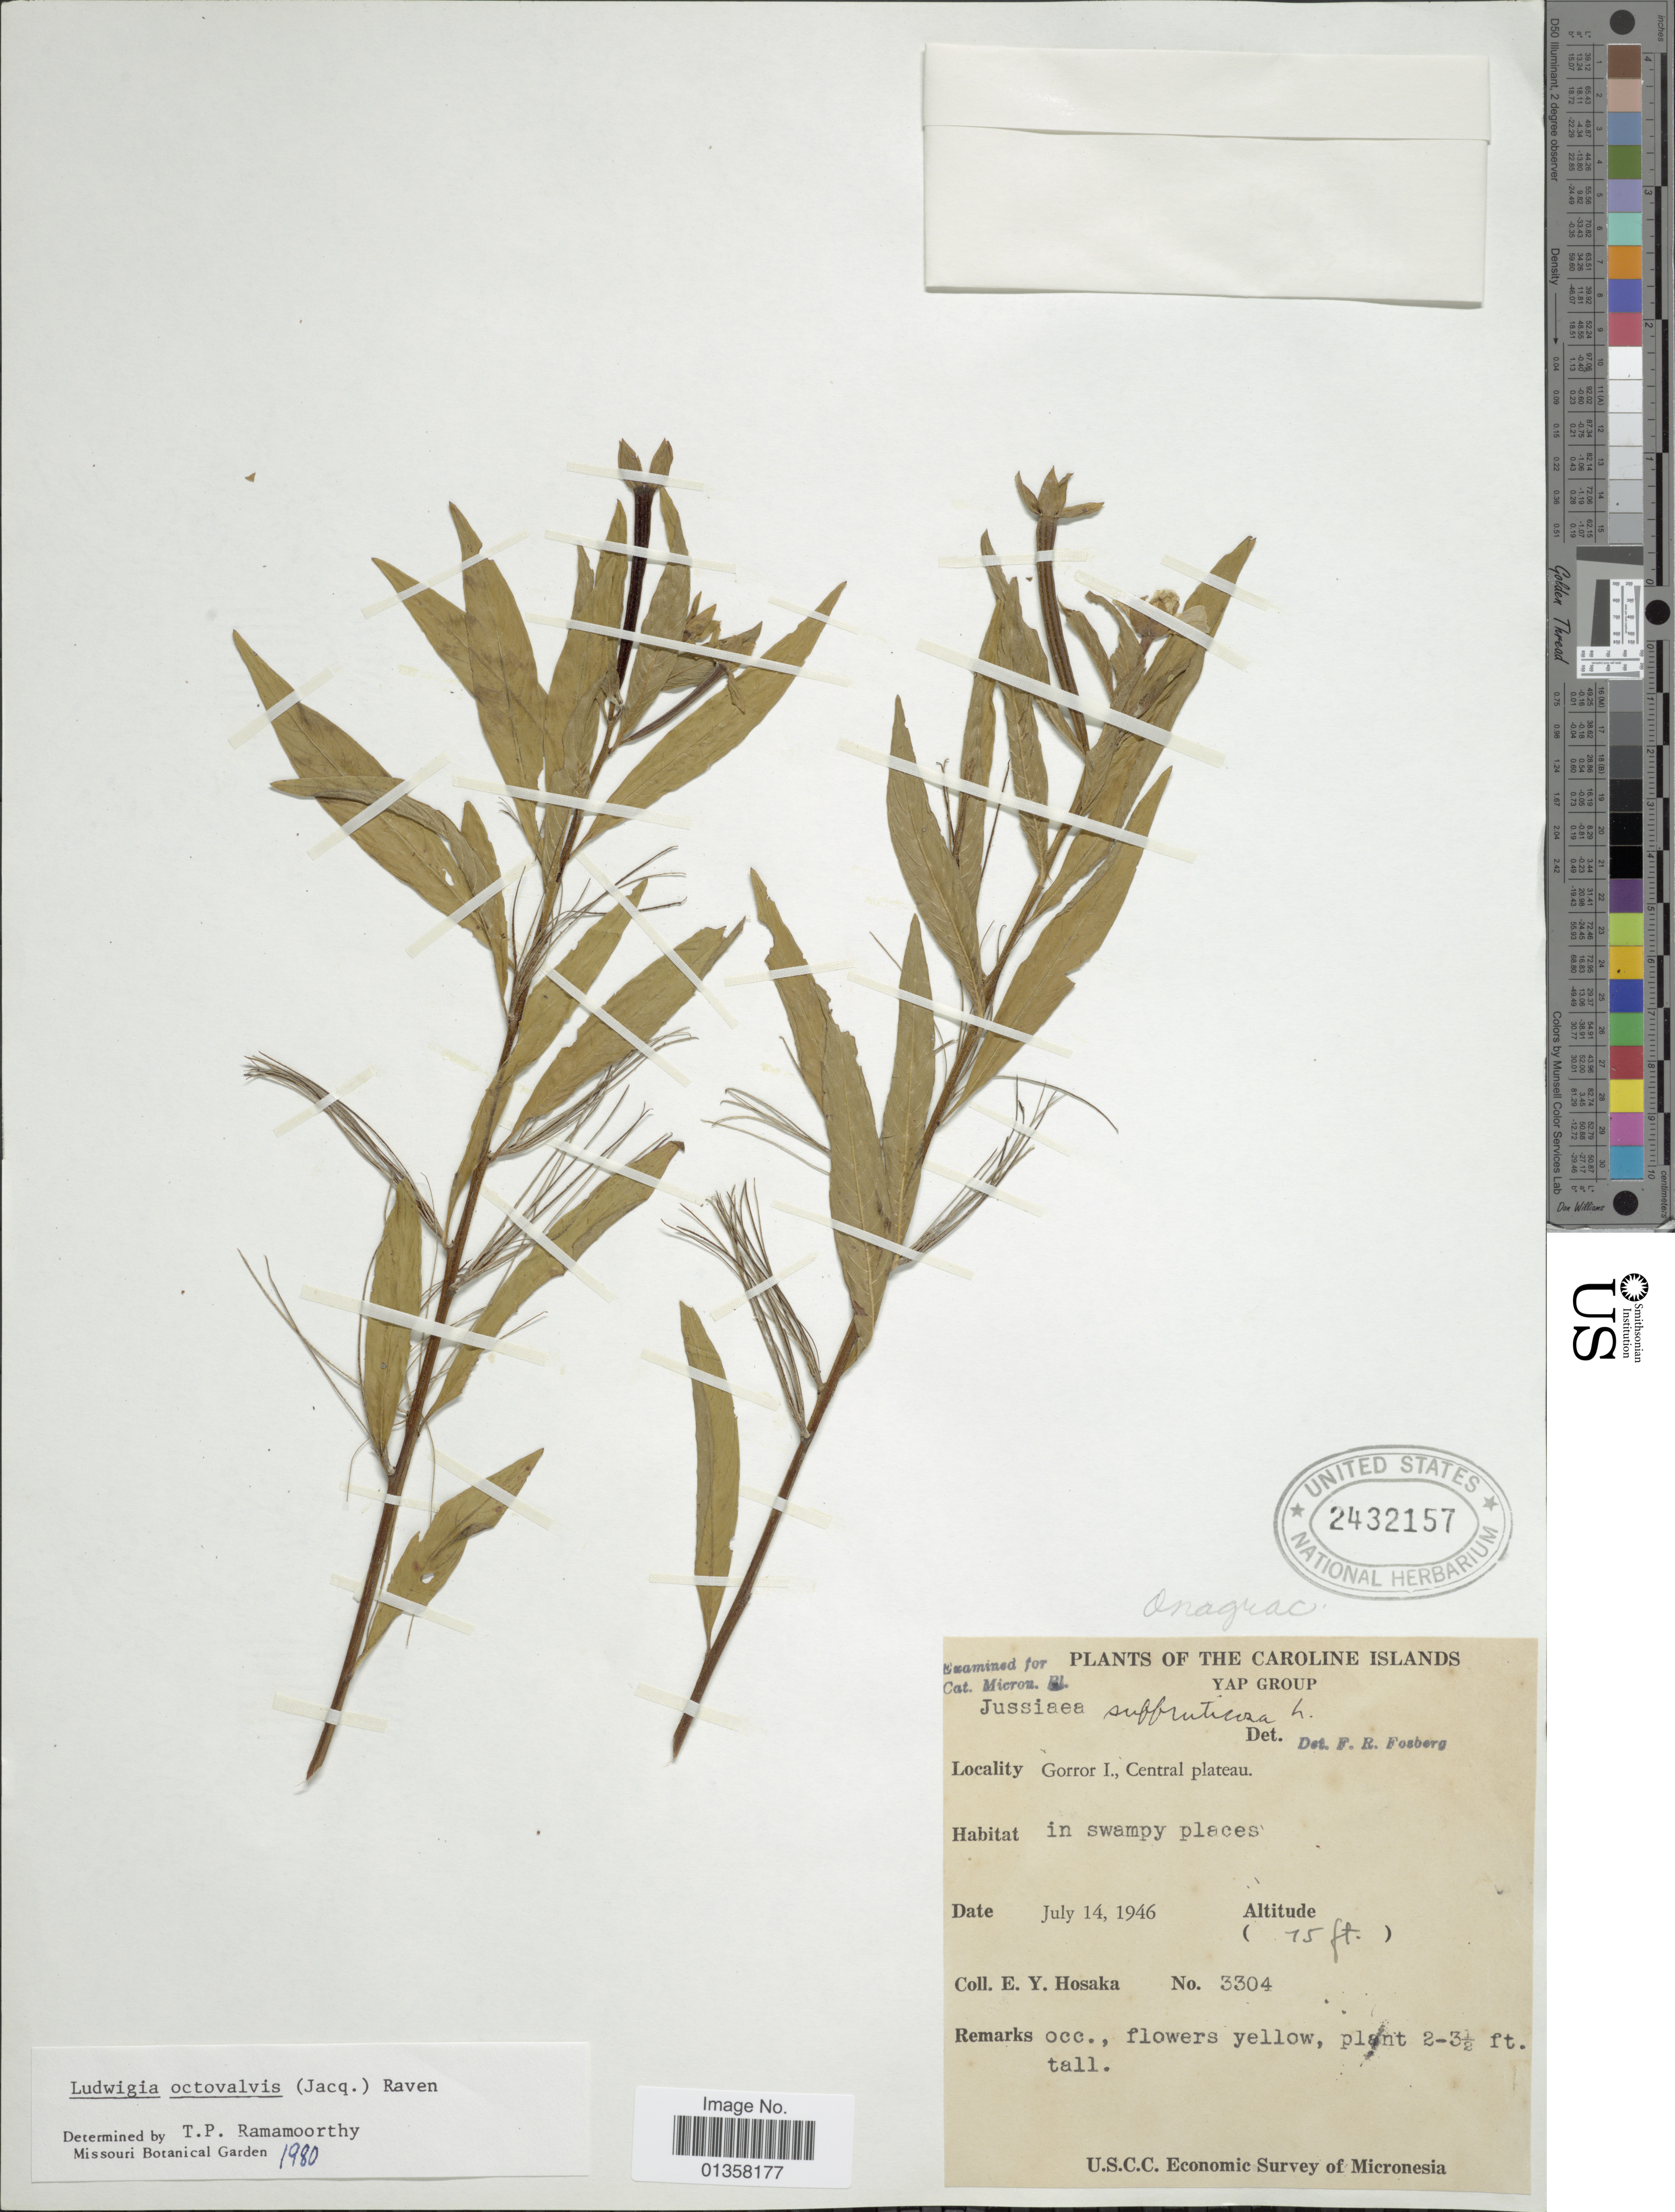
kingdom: Plantae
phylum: Tracheophyta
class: Magnoliopsida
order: Myrtales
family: Onagraceae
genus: Ludwigia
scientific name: Ludwigia octovalvis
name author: (Jacq.) P.H. Raven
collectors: E. Y. Hosaka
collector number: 3304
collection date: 1946-07-14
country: Micronesia, Federated States of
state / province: Yap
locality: The Caroline Islands, Gorror I., Central plateau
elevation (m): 5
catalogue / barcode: US 2432157